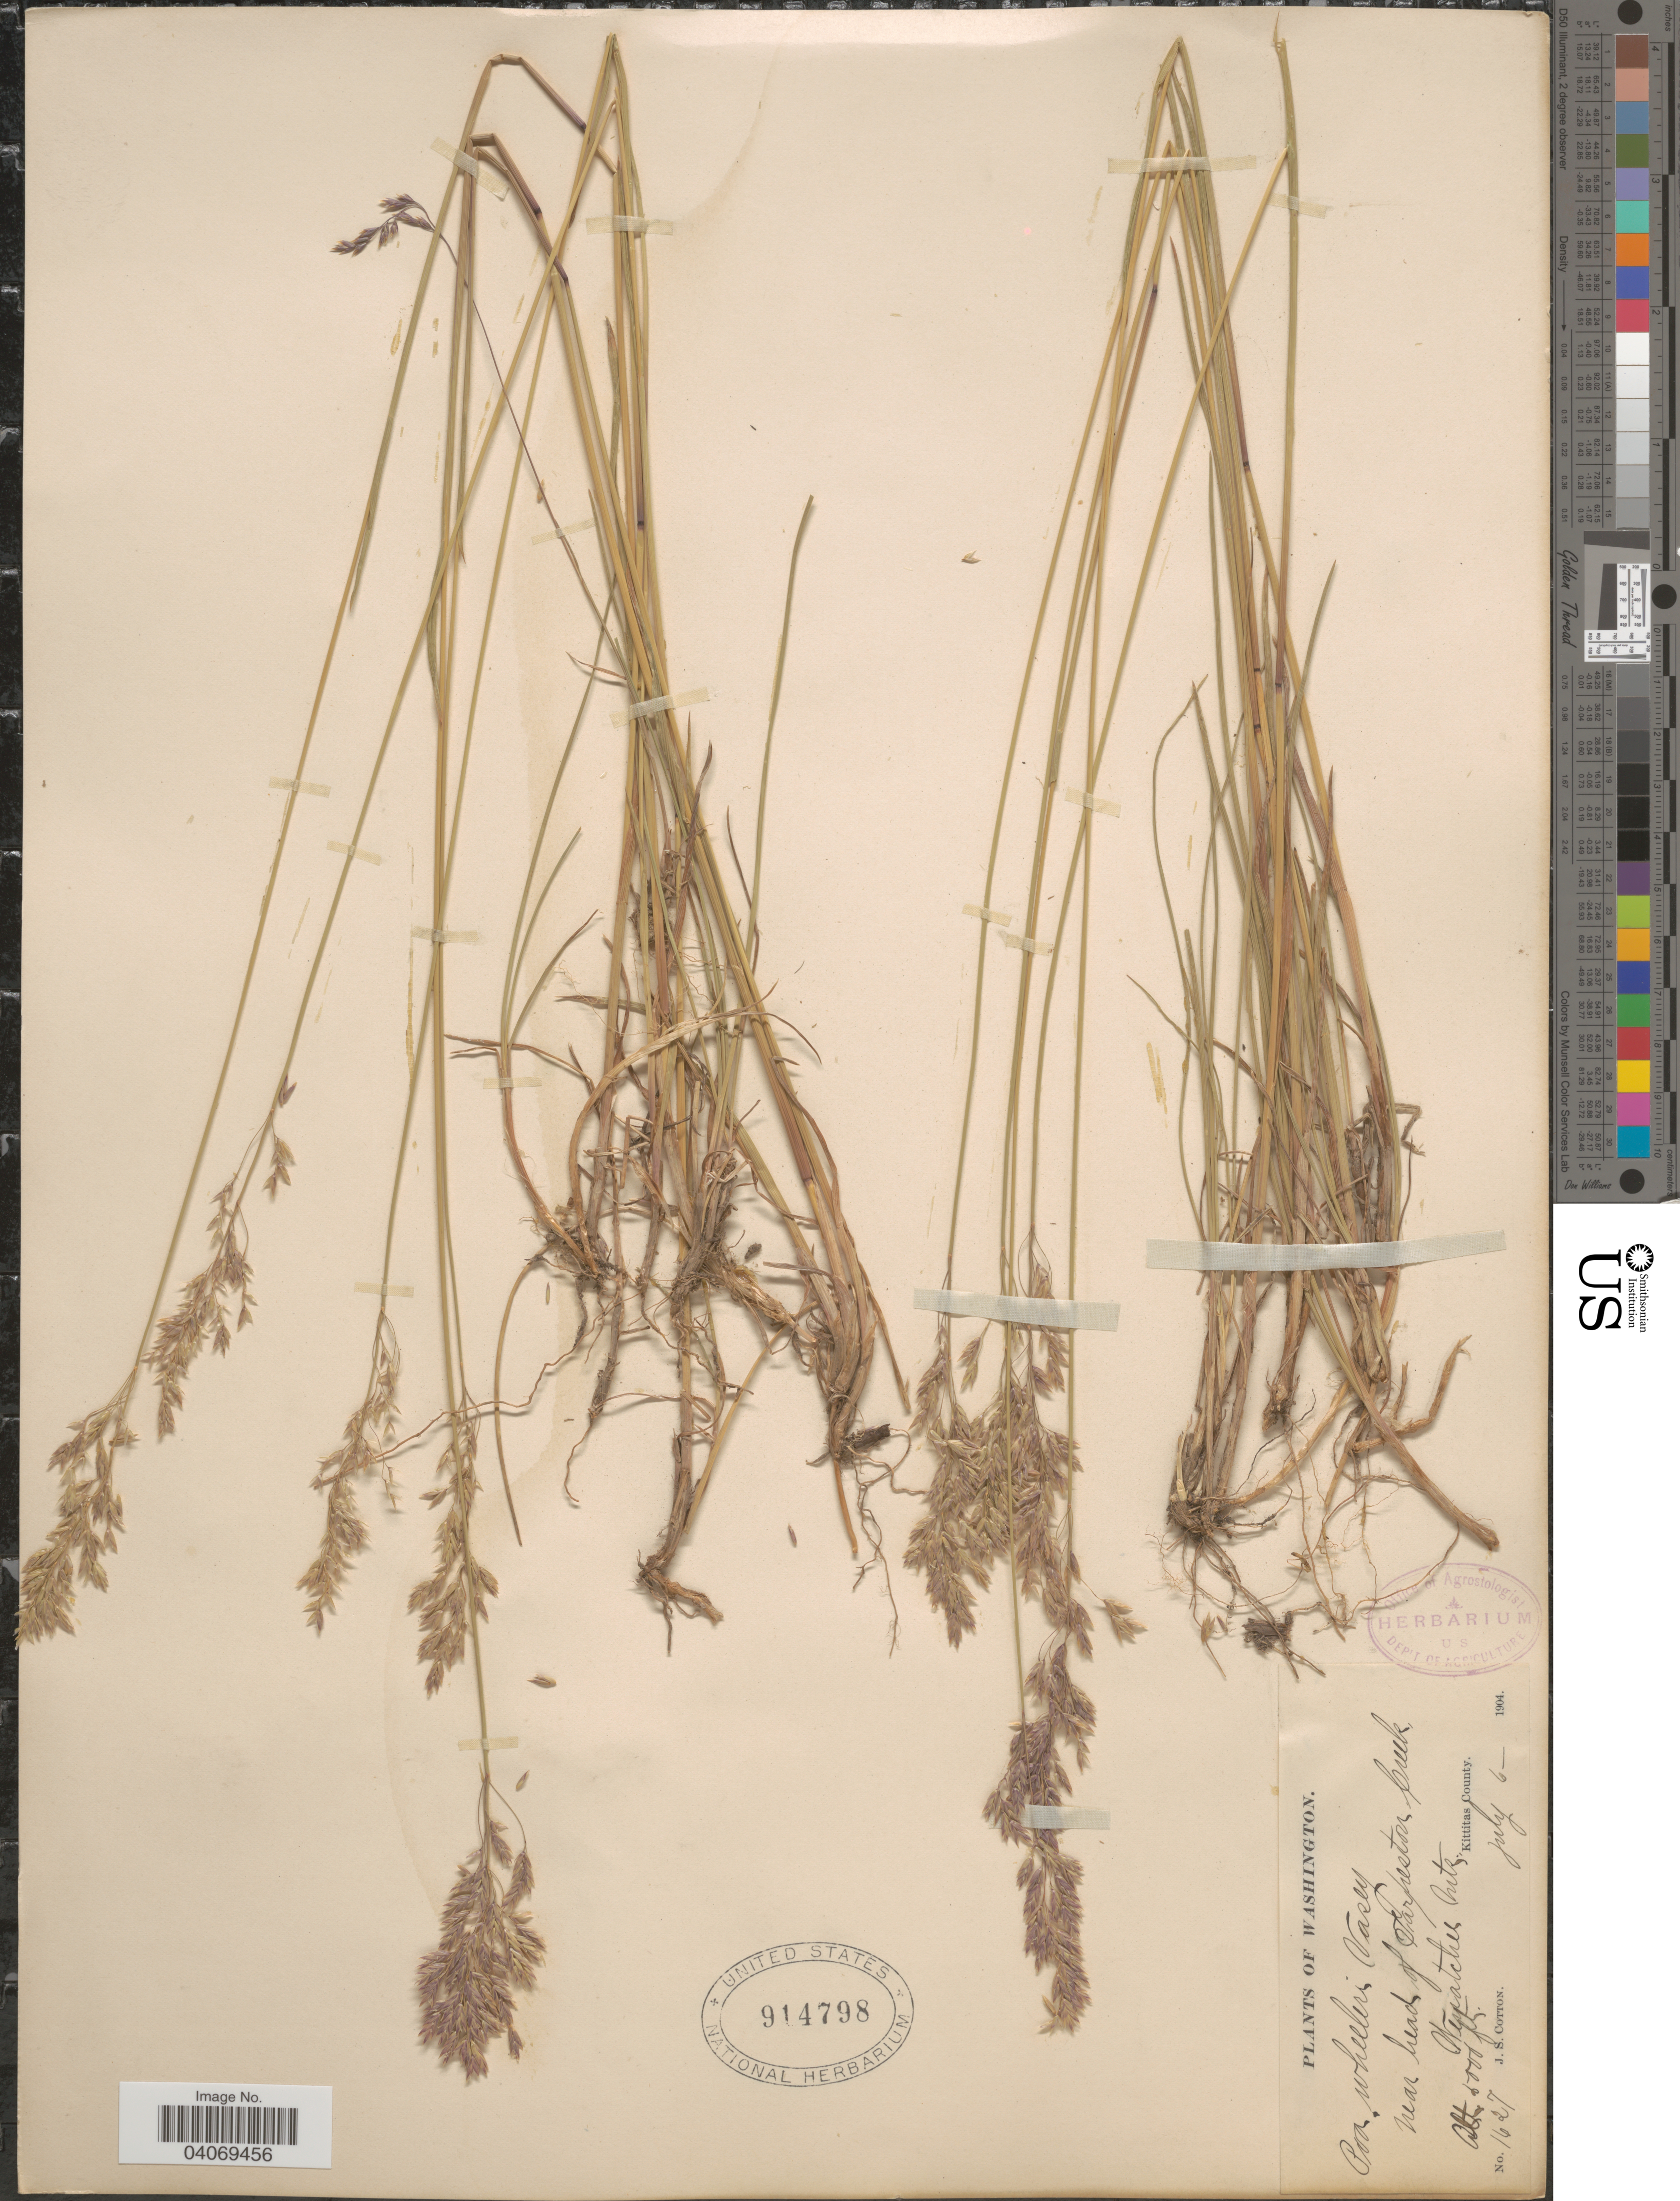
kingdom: Plantae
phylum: Tracheophyta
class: Liliopsida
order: Poales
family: Poaceae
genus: Poa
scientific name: Poa wheeleri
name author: Vasey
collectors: J. S. Cotton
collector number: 1627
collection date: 1904-07-06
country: United States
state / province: Washington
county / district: Kittitas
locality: Near head of Tarpeston Creek, Wenatchee Mts., Kittitas County.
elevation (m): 1524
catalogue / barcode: US 914798